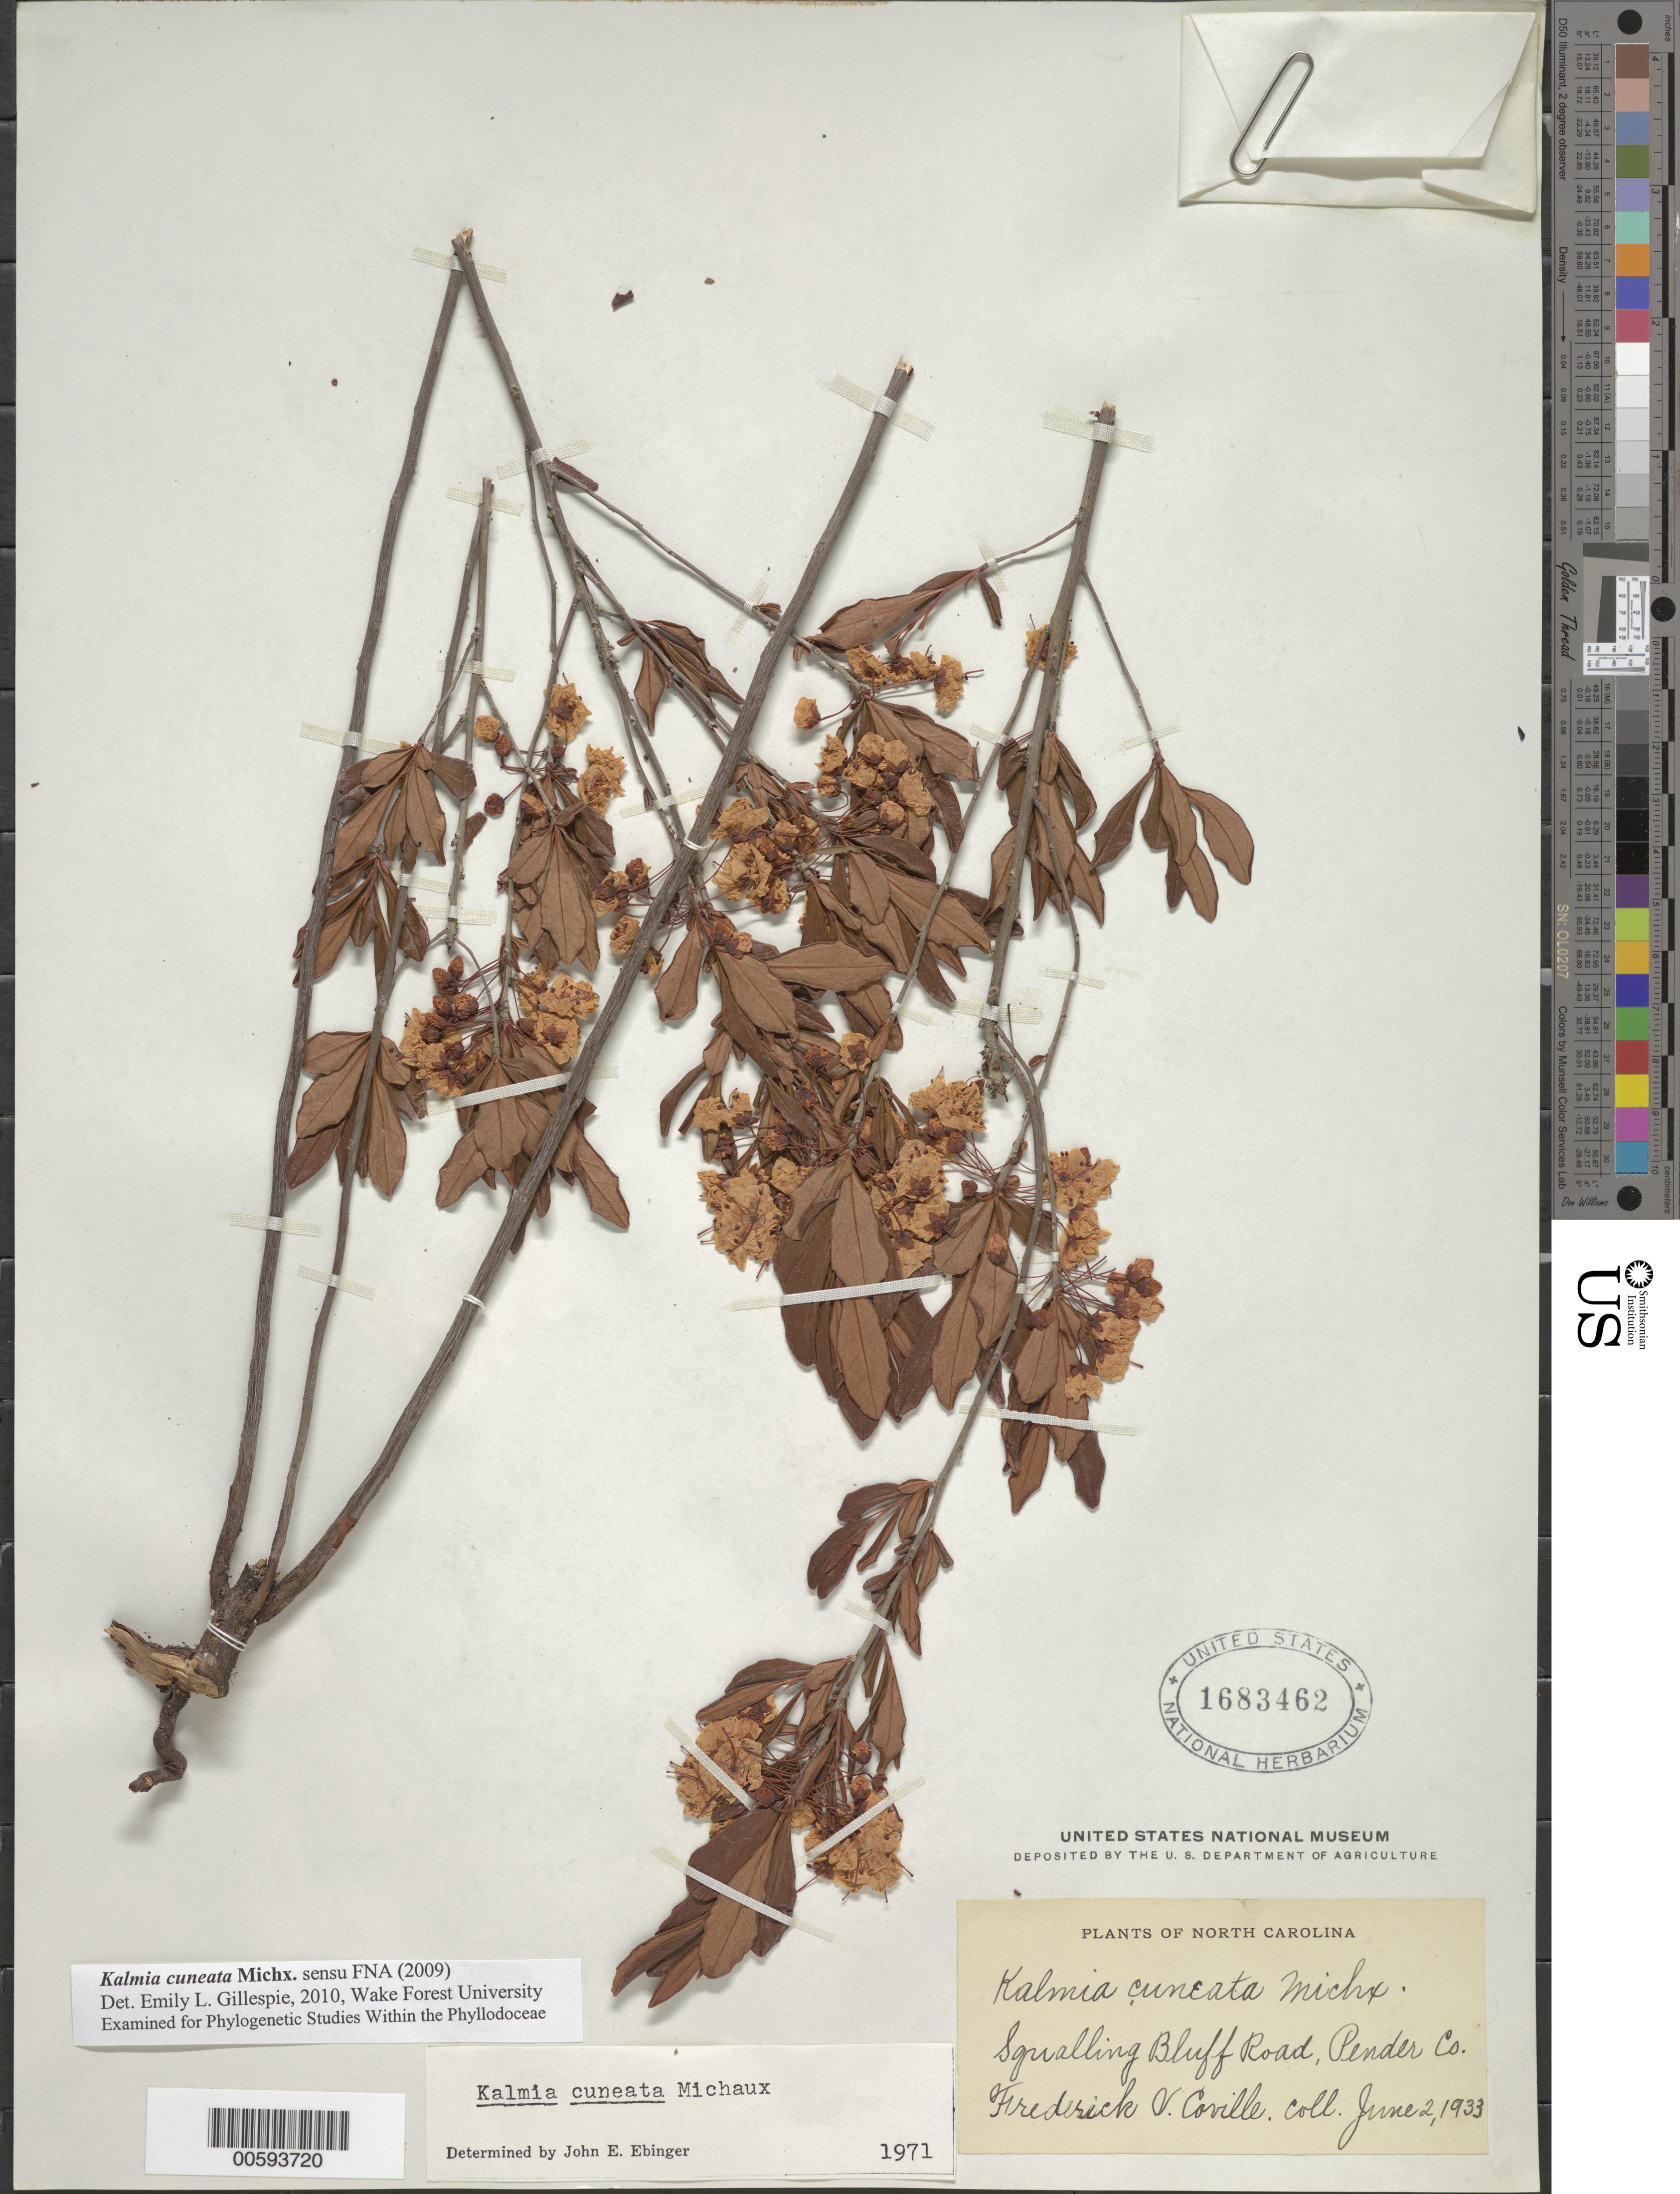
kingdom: Plantae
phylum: Tracheophyta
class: Magnoliopsida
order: Ericales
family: Ericaceae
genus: Kalmia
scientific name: Kalmia cuneata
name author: Michx.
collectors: F. V. Coville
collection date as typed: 02 Jun 1933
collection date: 1933-06-02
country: United States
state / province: North Carolina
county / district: Pender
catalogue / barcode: US 1683462